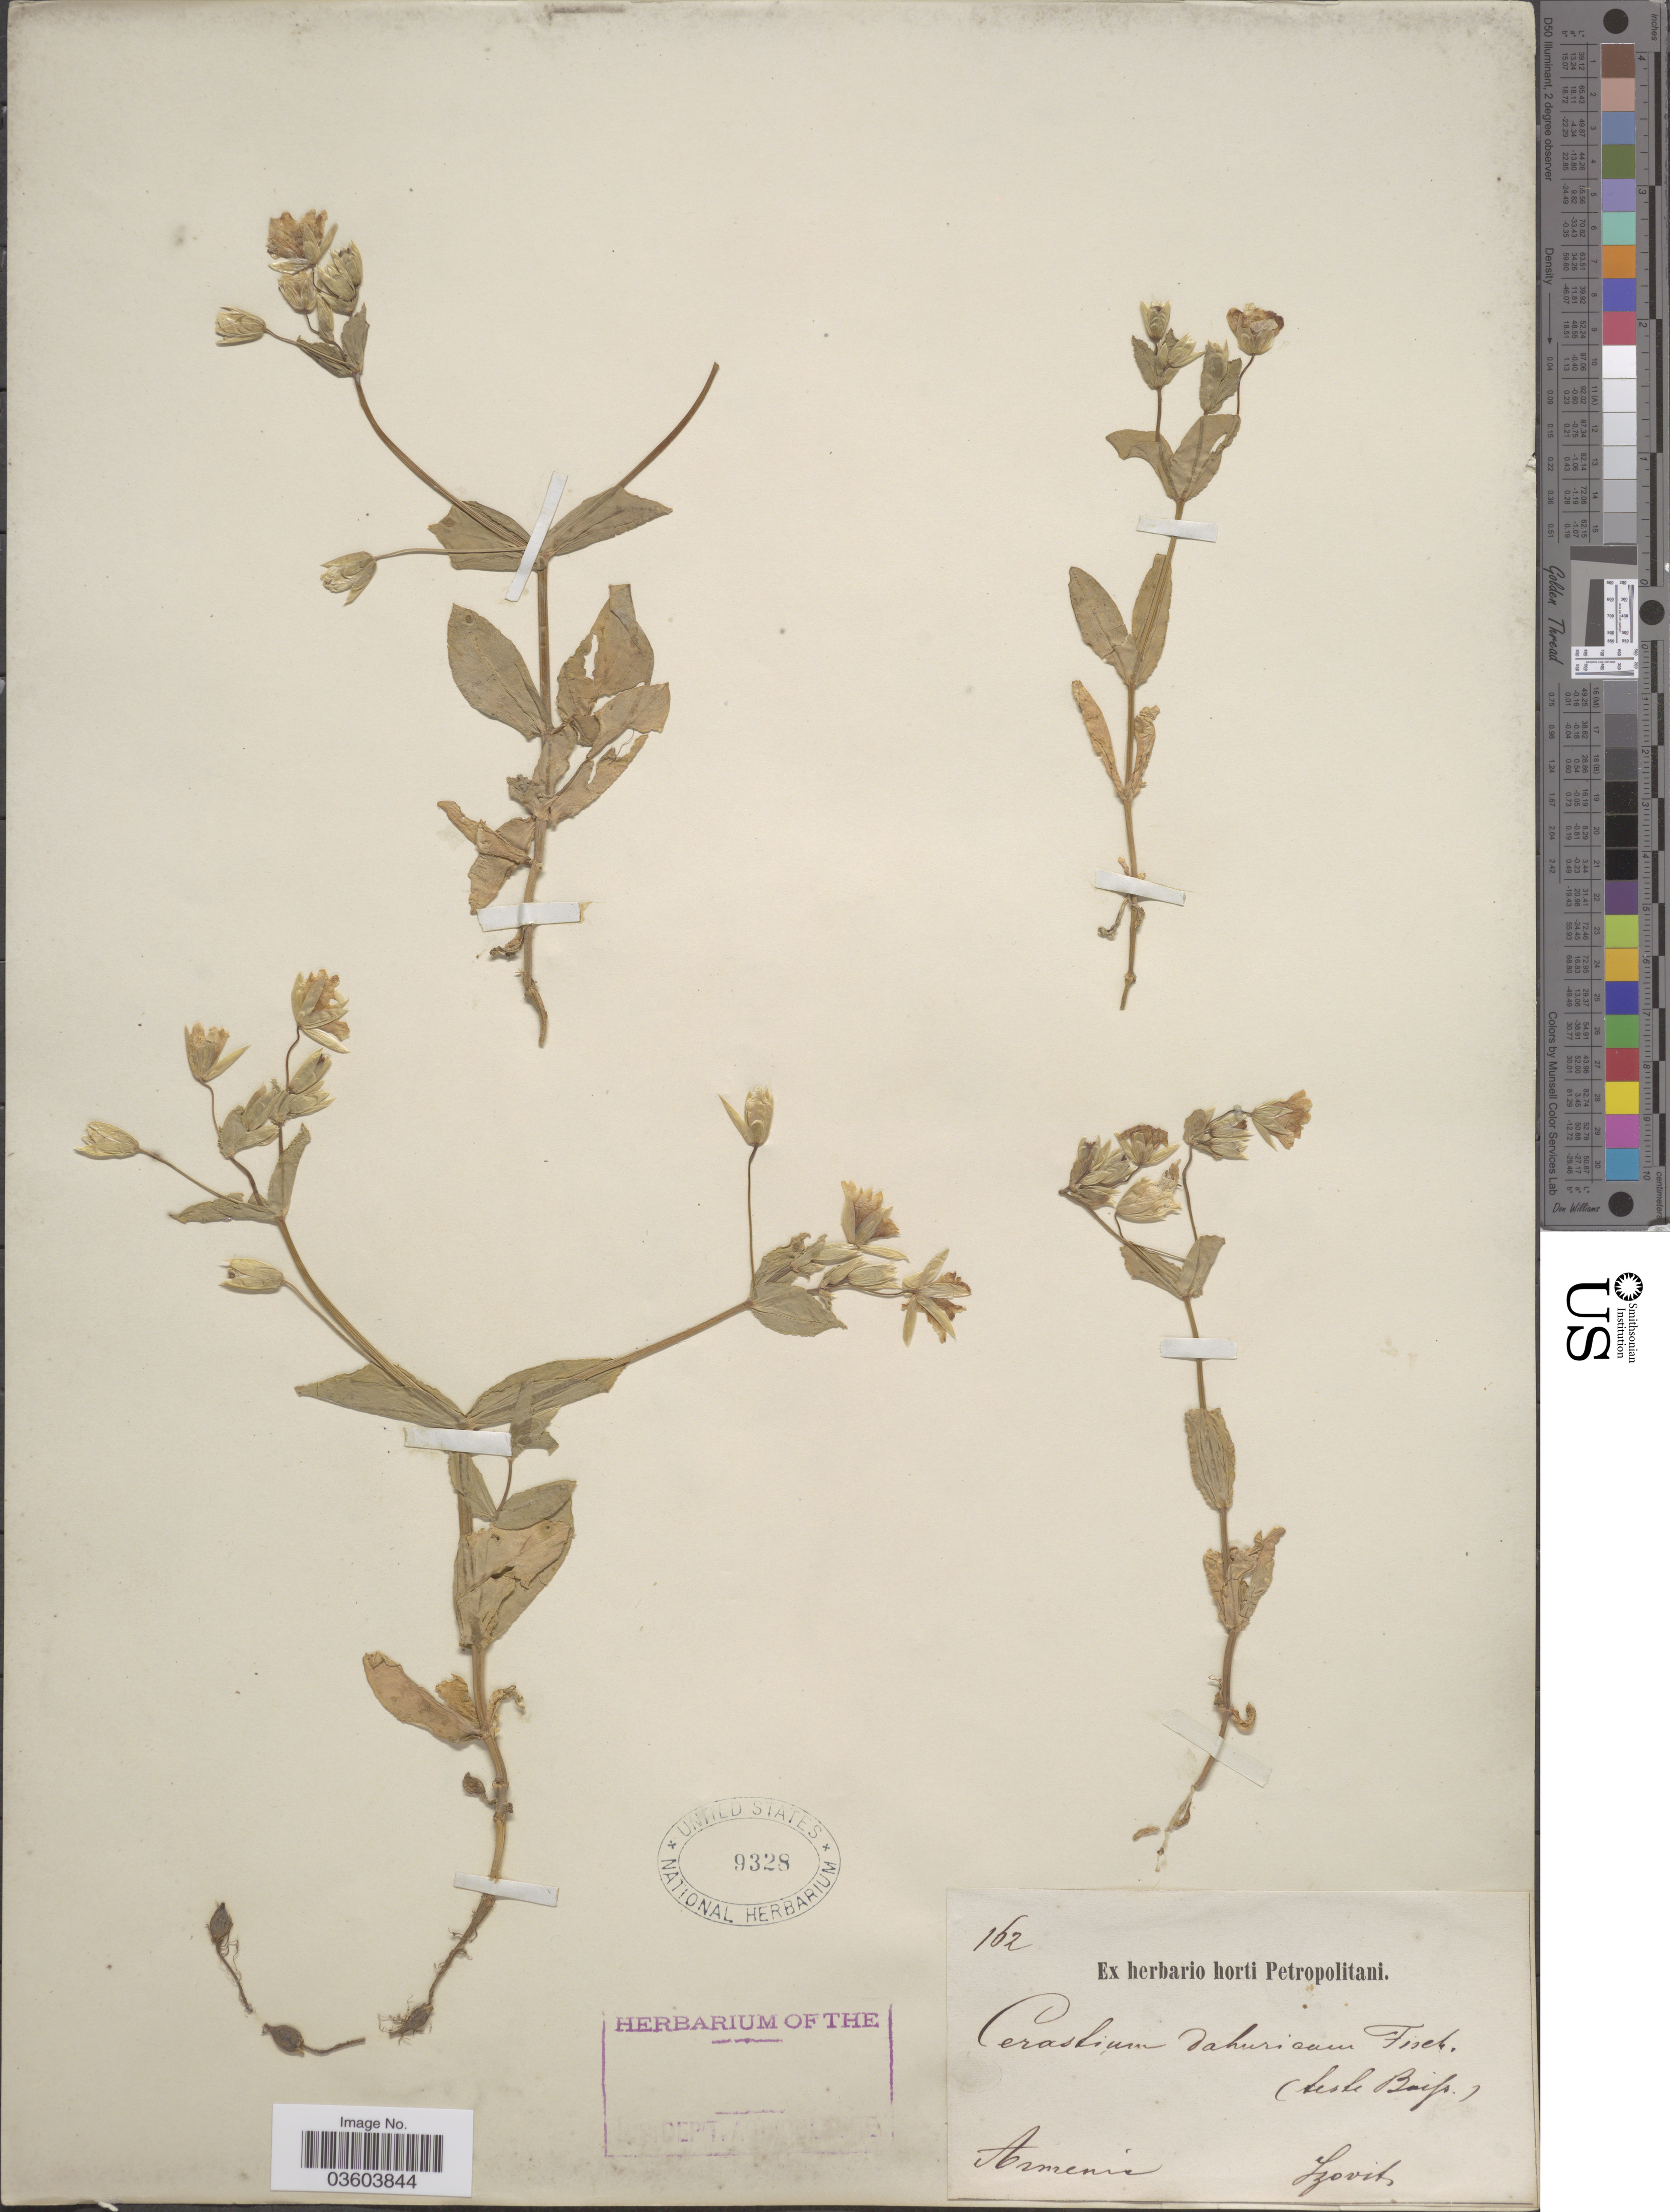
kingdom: Plantae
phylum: Tracheophyta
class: Magnoliopsida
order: Caryophyllales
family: Caryophyllaceae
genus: Cerastium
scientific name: Cerastium davuricum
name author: Fisch. ex Spreng.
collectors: Szovits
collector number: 162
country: Armenia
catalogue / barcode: US 9328